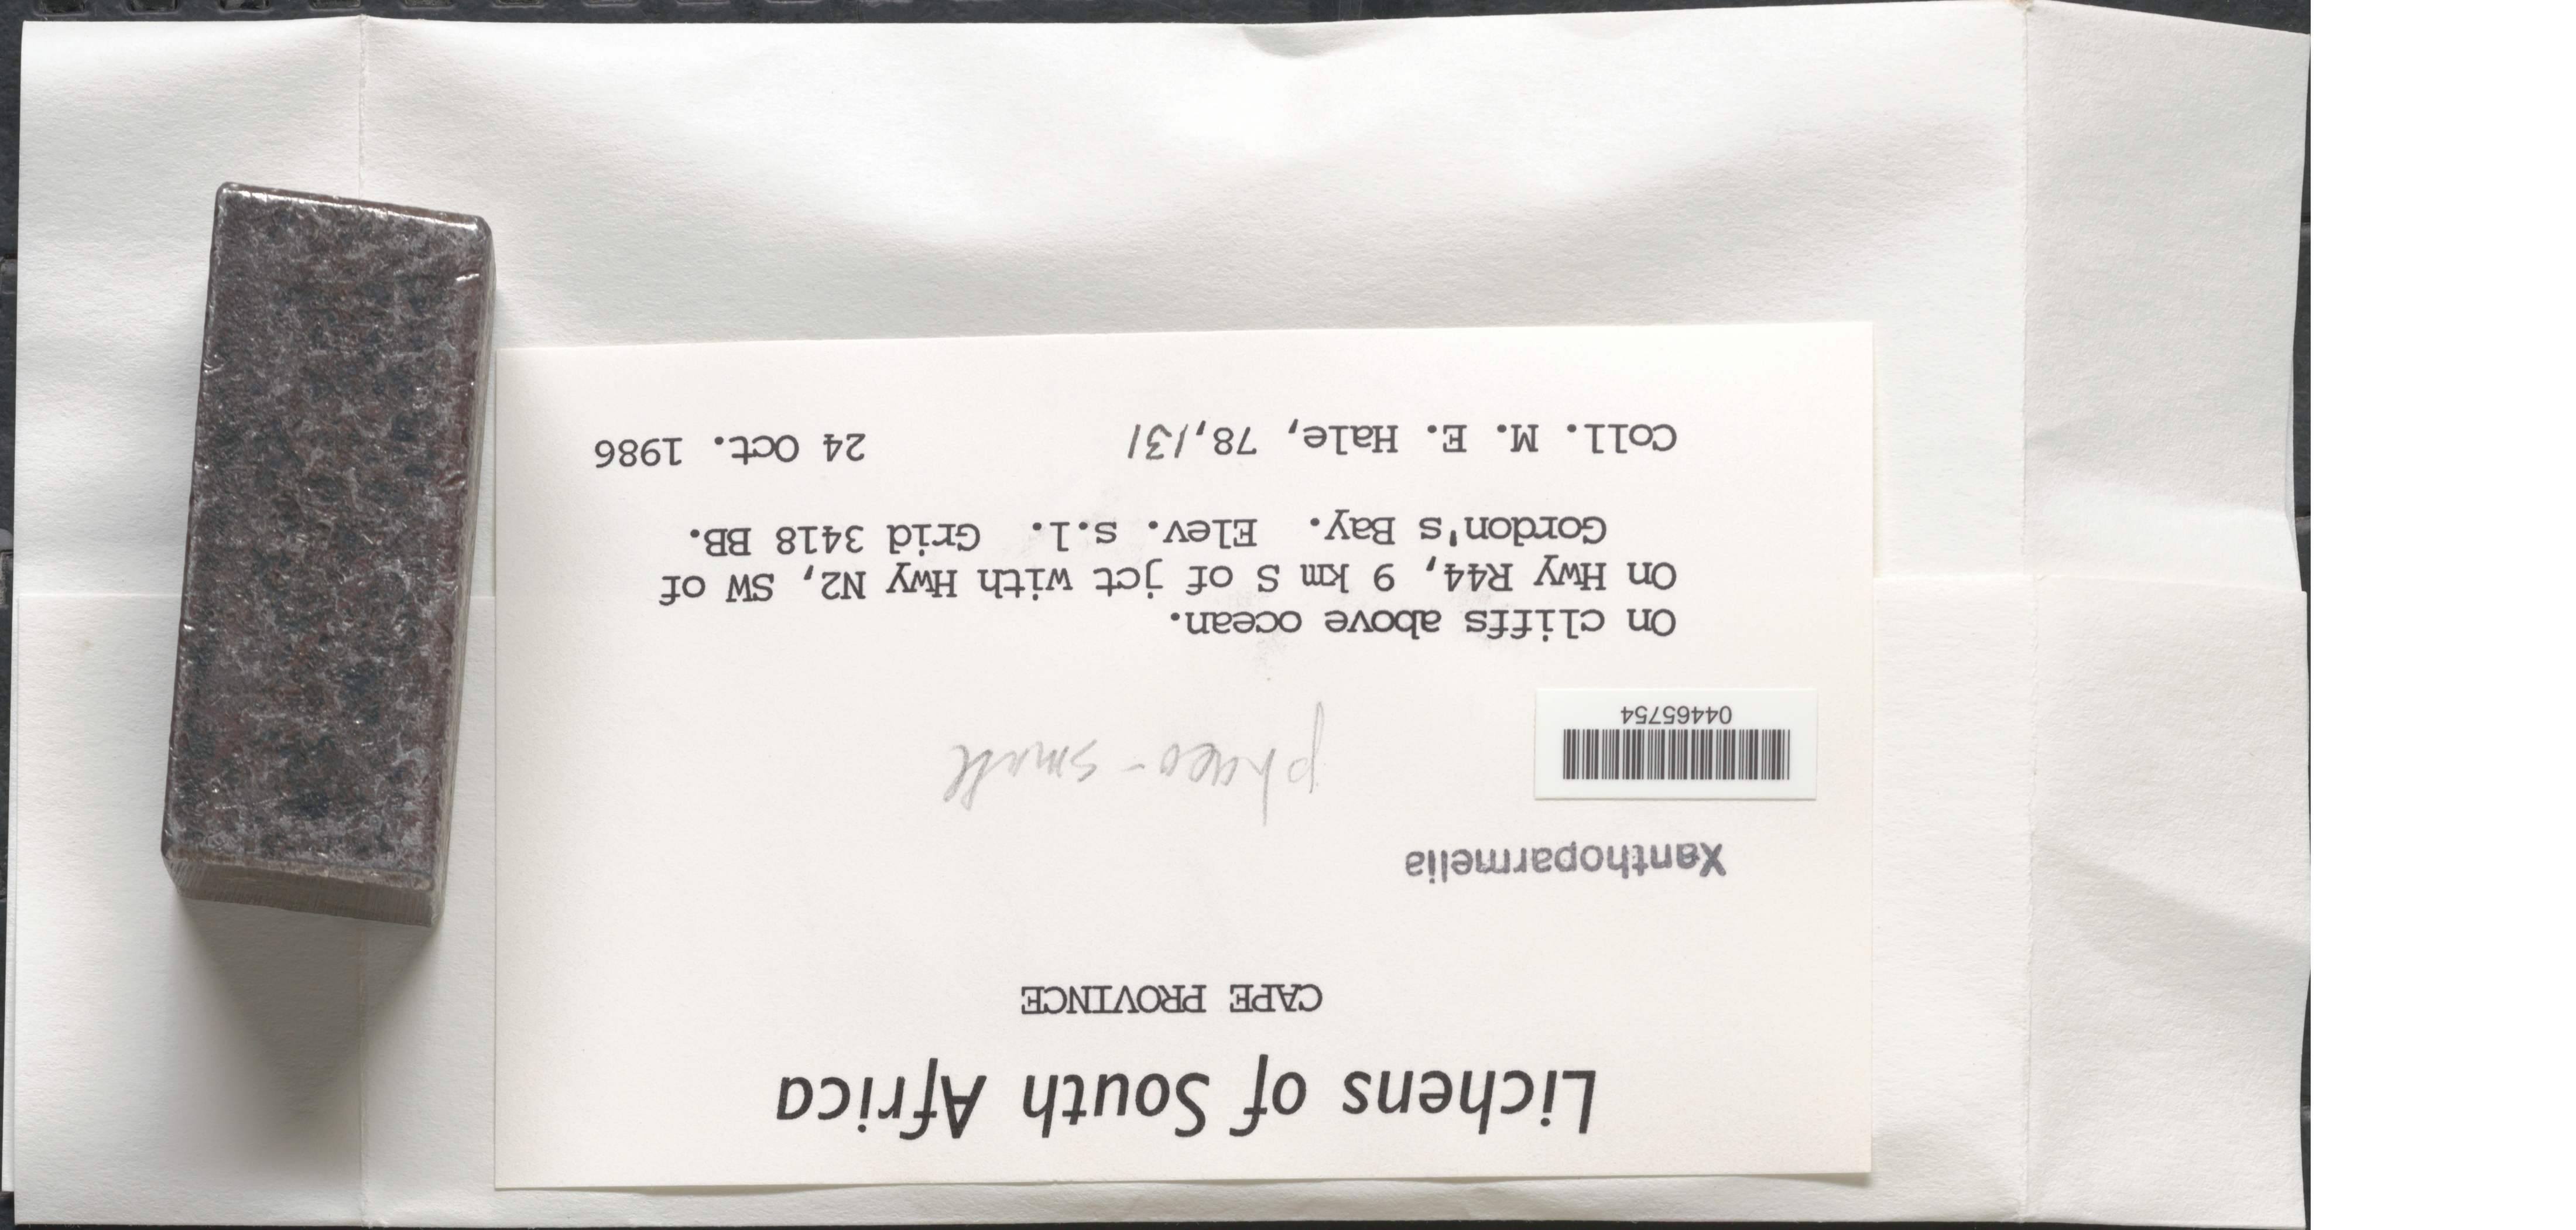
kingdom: Fungi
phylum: Ascomycota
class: Lecanoromycetes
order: Lecanorales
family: Parmeliaceae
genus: Xanthoparmelia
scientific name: Xanthoparmelia sp.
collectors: M. Hale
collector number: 78131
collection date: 1986-10-24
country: South Africa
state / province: Western Cape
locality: On Hwy R44, 9 km S of jct with Hwy N2, SW of Gordon's Bay. Grid 3418 BB.